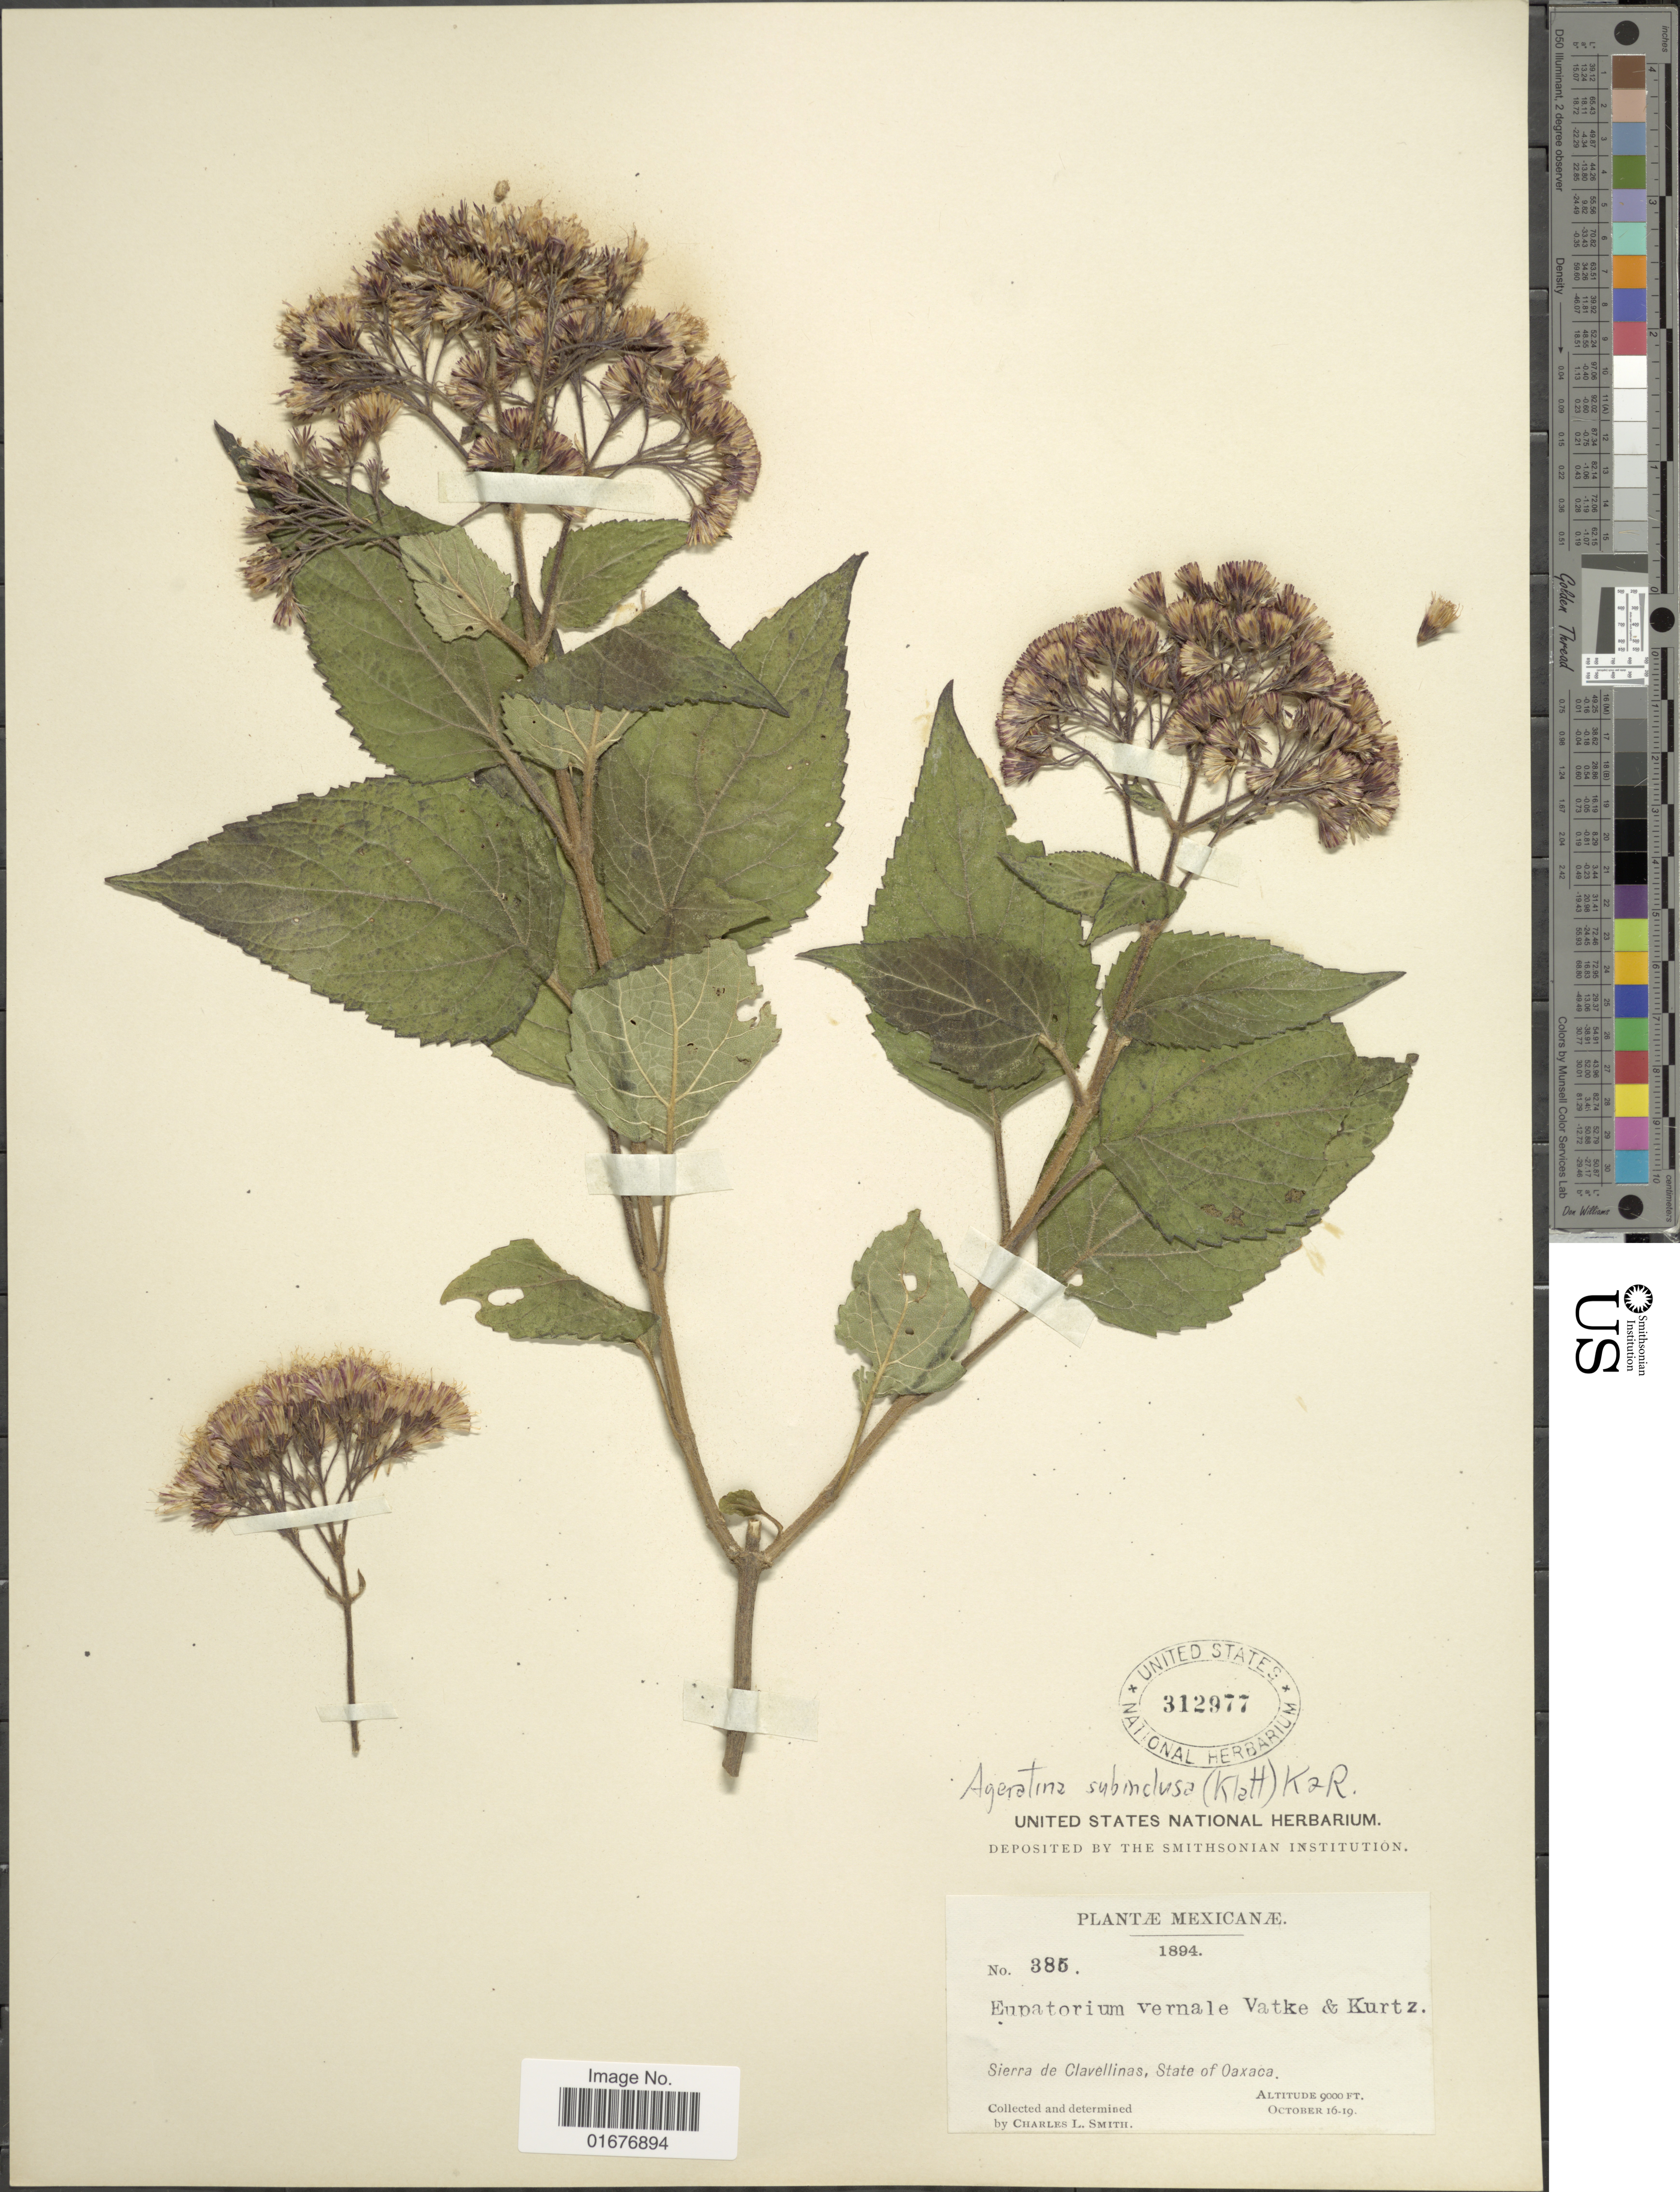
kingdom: Plantae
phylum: Tracheophyta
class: Magnoliopsida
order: Asterales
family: Asteraceae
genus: Ageratina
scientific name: Ageratina subpenninervia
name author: (Sch. Bip. ex Klatt) R.M. King & H. Rob.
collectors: C. L. Smith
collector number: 385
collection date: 1894-10-16/1894-10-19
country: Mexico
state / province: Oaxaca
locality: Sierra de Clavellinas, State of Oaxaca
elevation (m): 2743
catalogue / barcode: US 312977